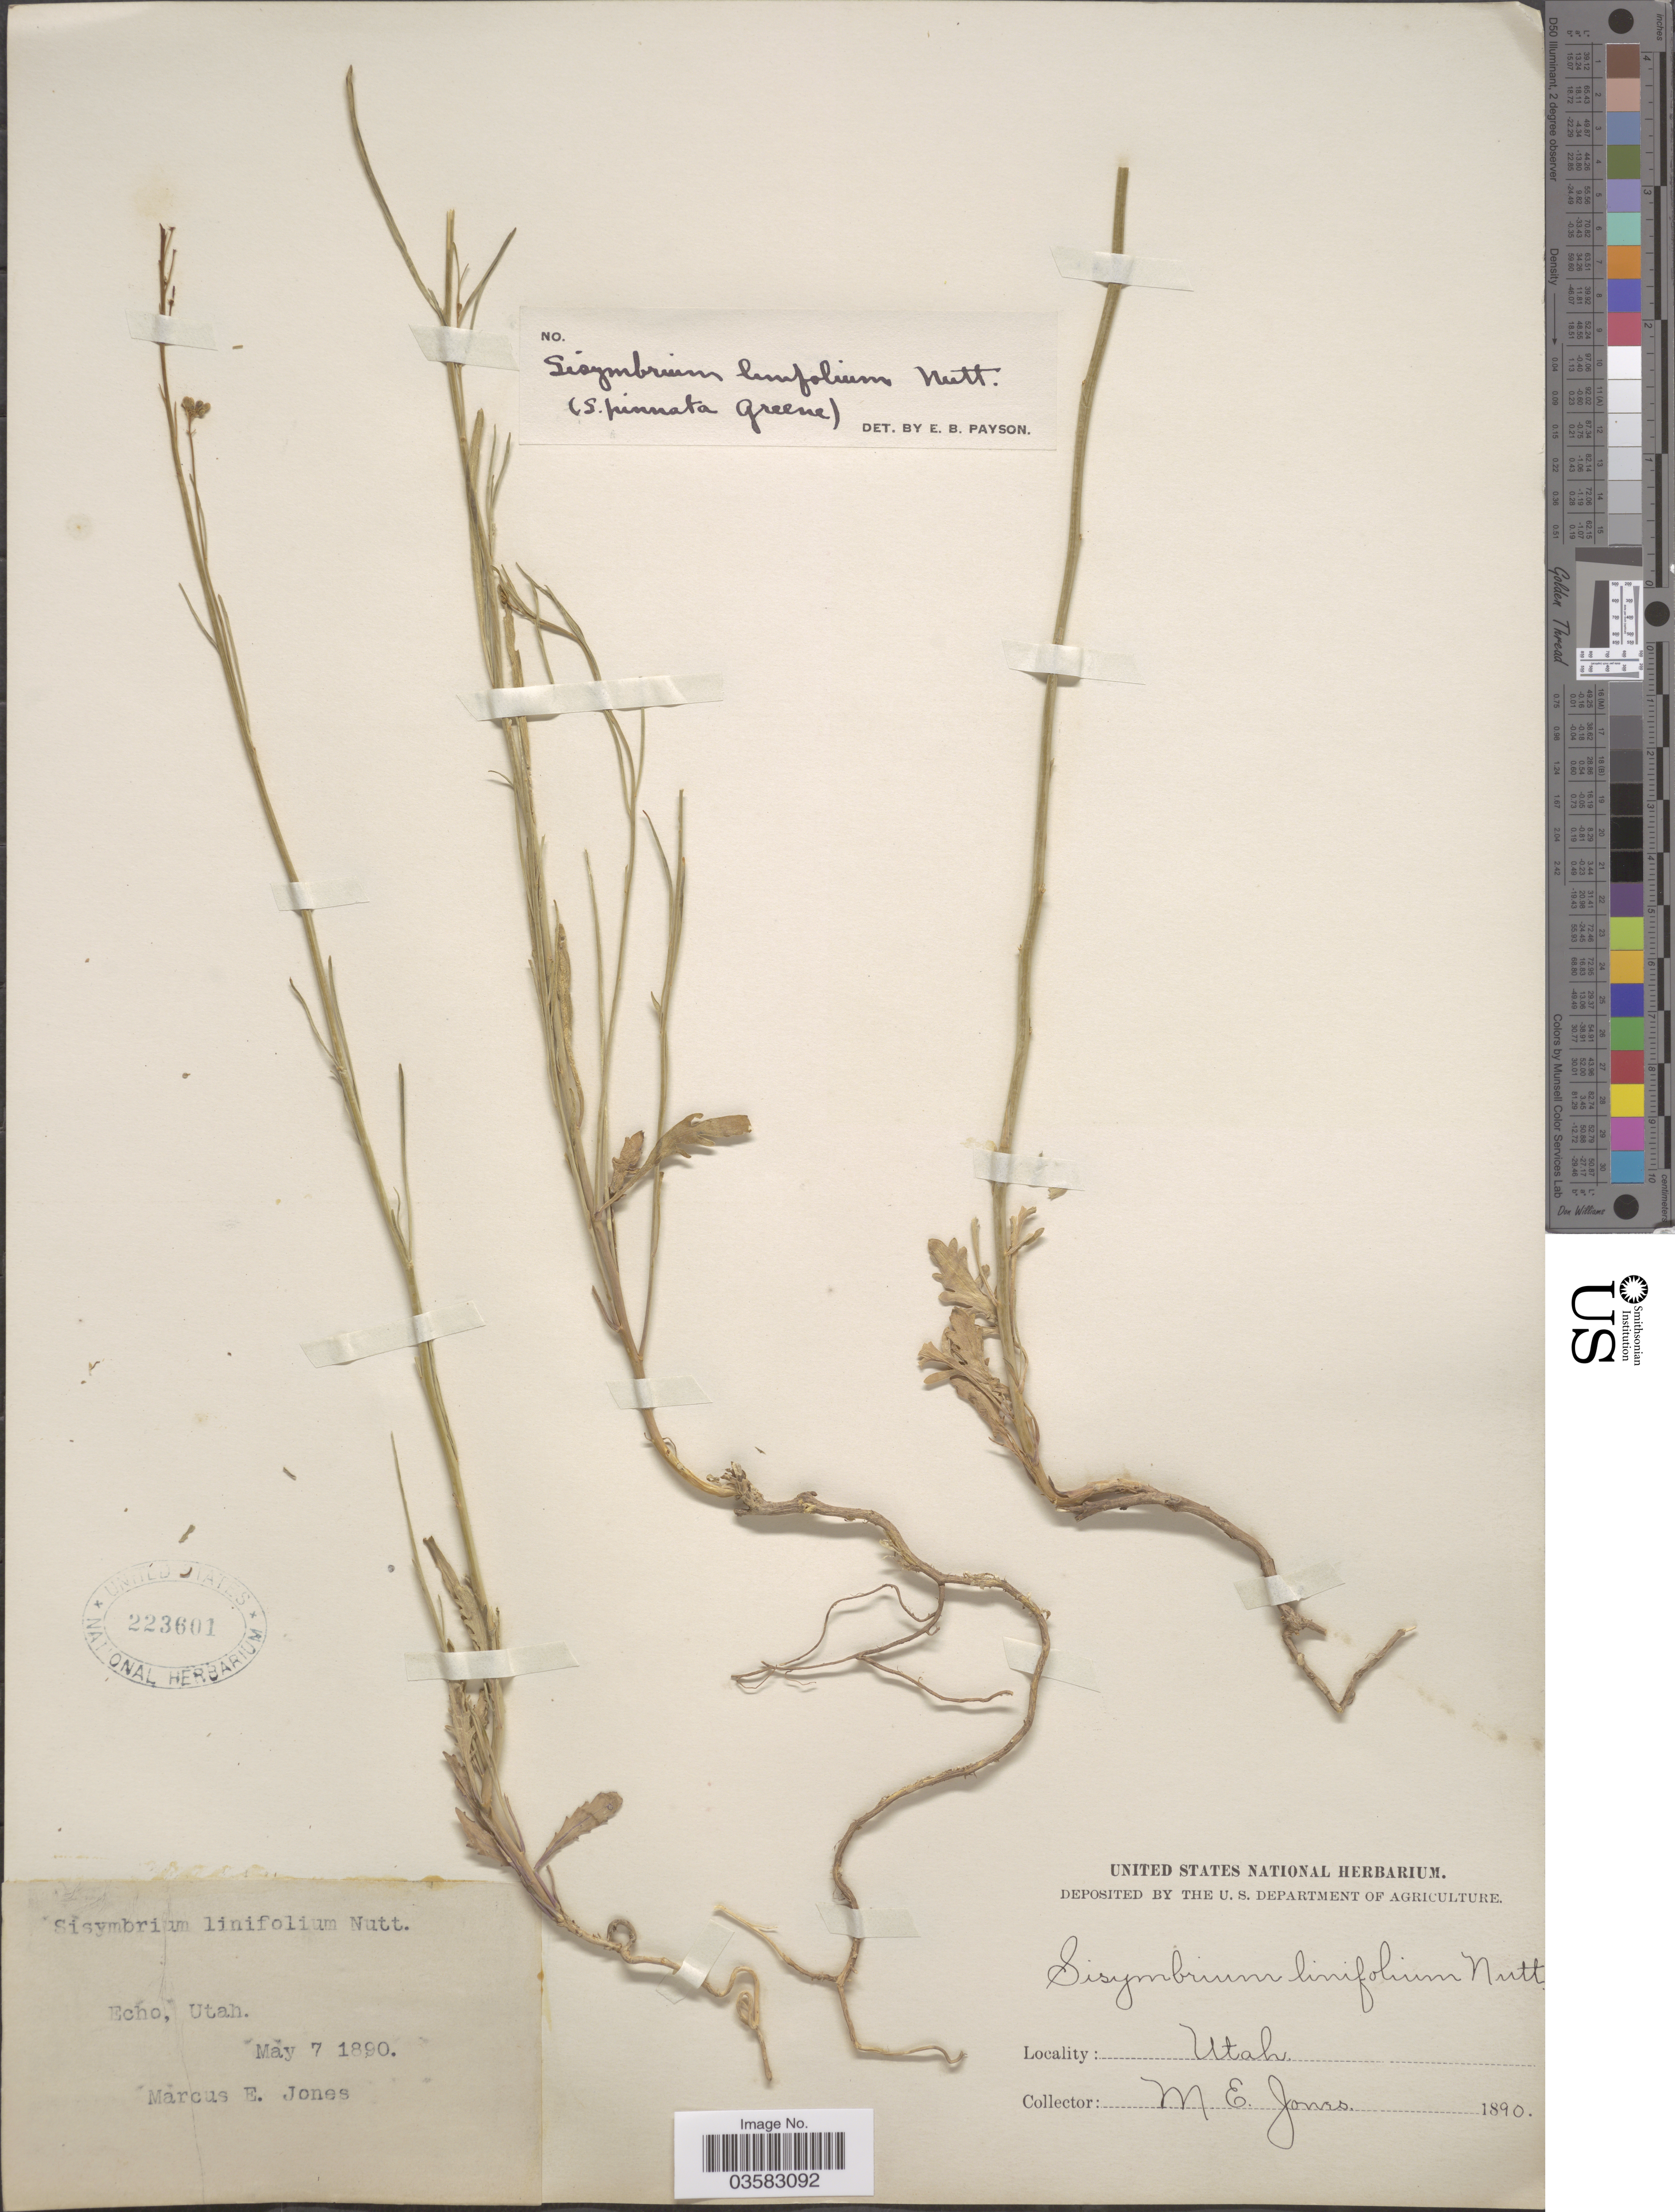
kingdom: Plantae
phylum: Tracheophyta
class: Magnoliopsida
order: Brassicales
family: Brassicaceae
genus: Sisymbrium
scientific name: Sisymbrium linifolium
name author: (Nutt.) Nutt. ex Torr. & A. Gray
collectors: M. E. Jones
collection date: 1890-05-07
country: United States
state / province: Utah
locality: Echo.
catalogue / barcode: US 223601